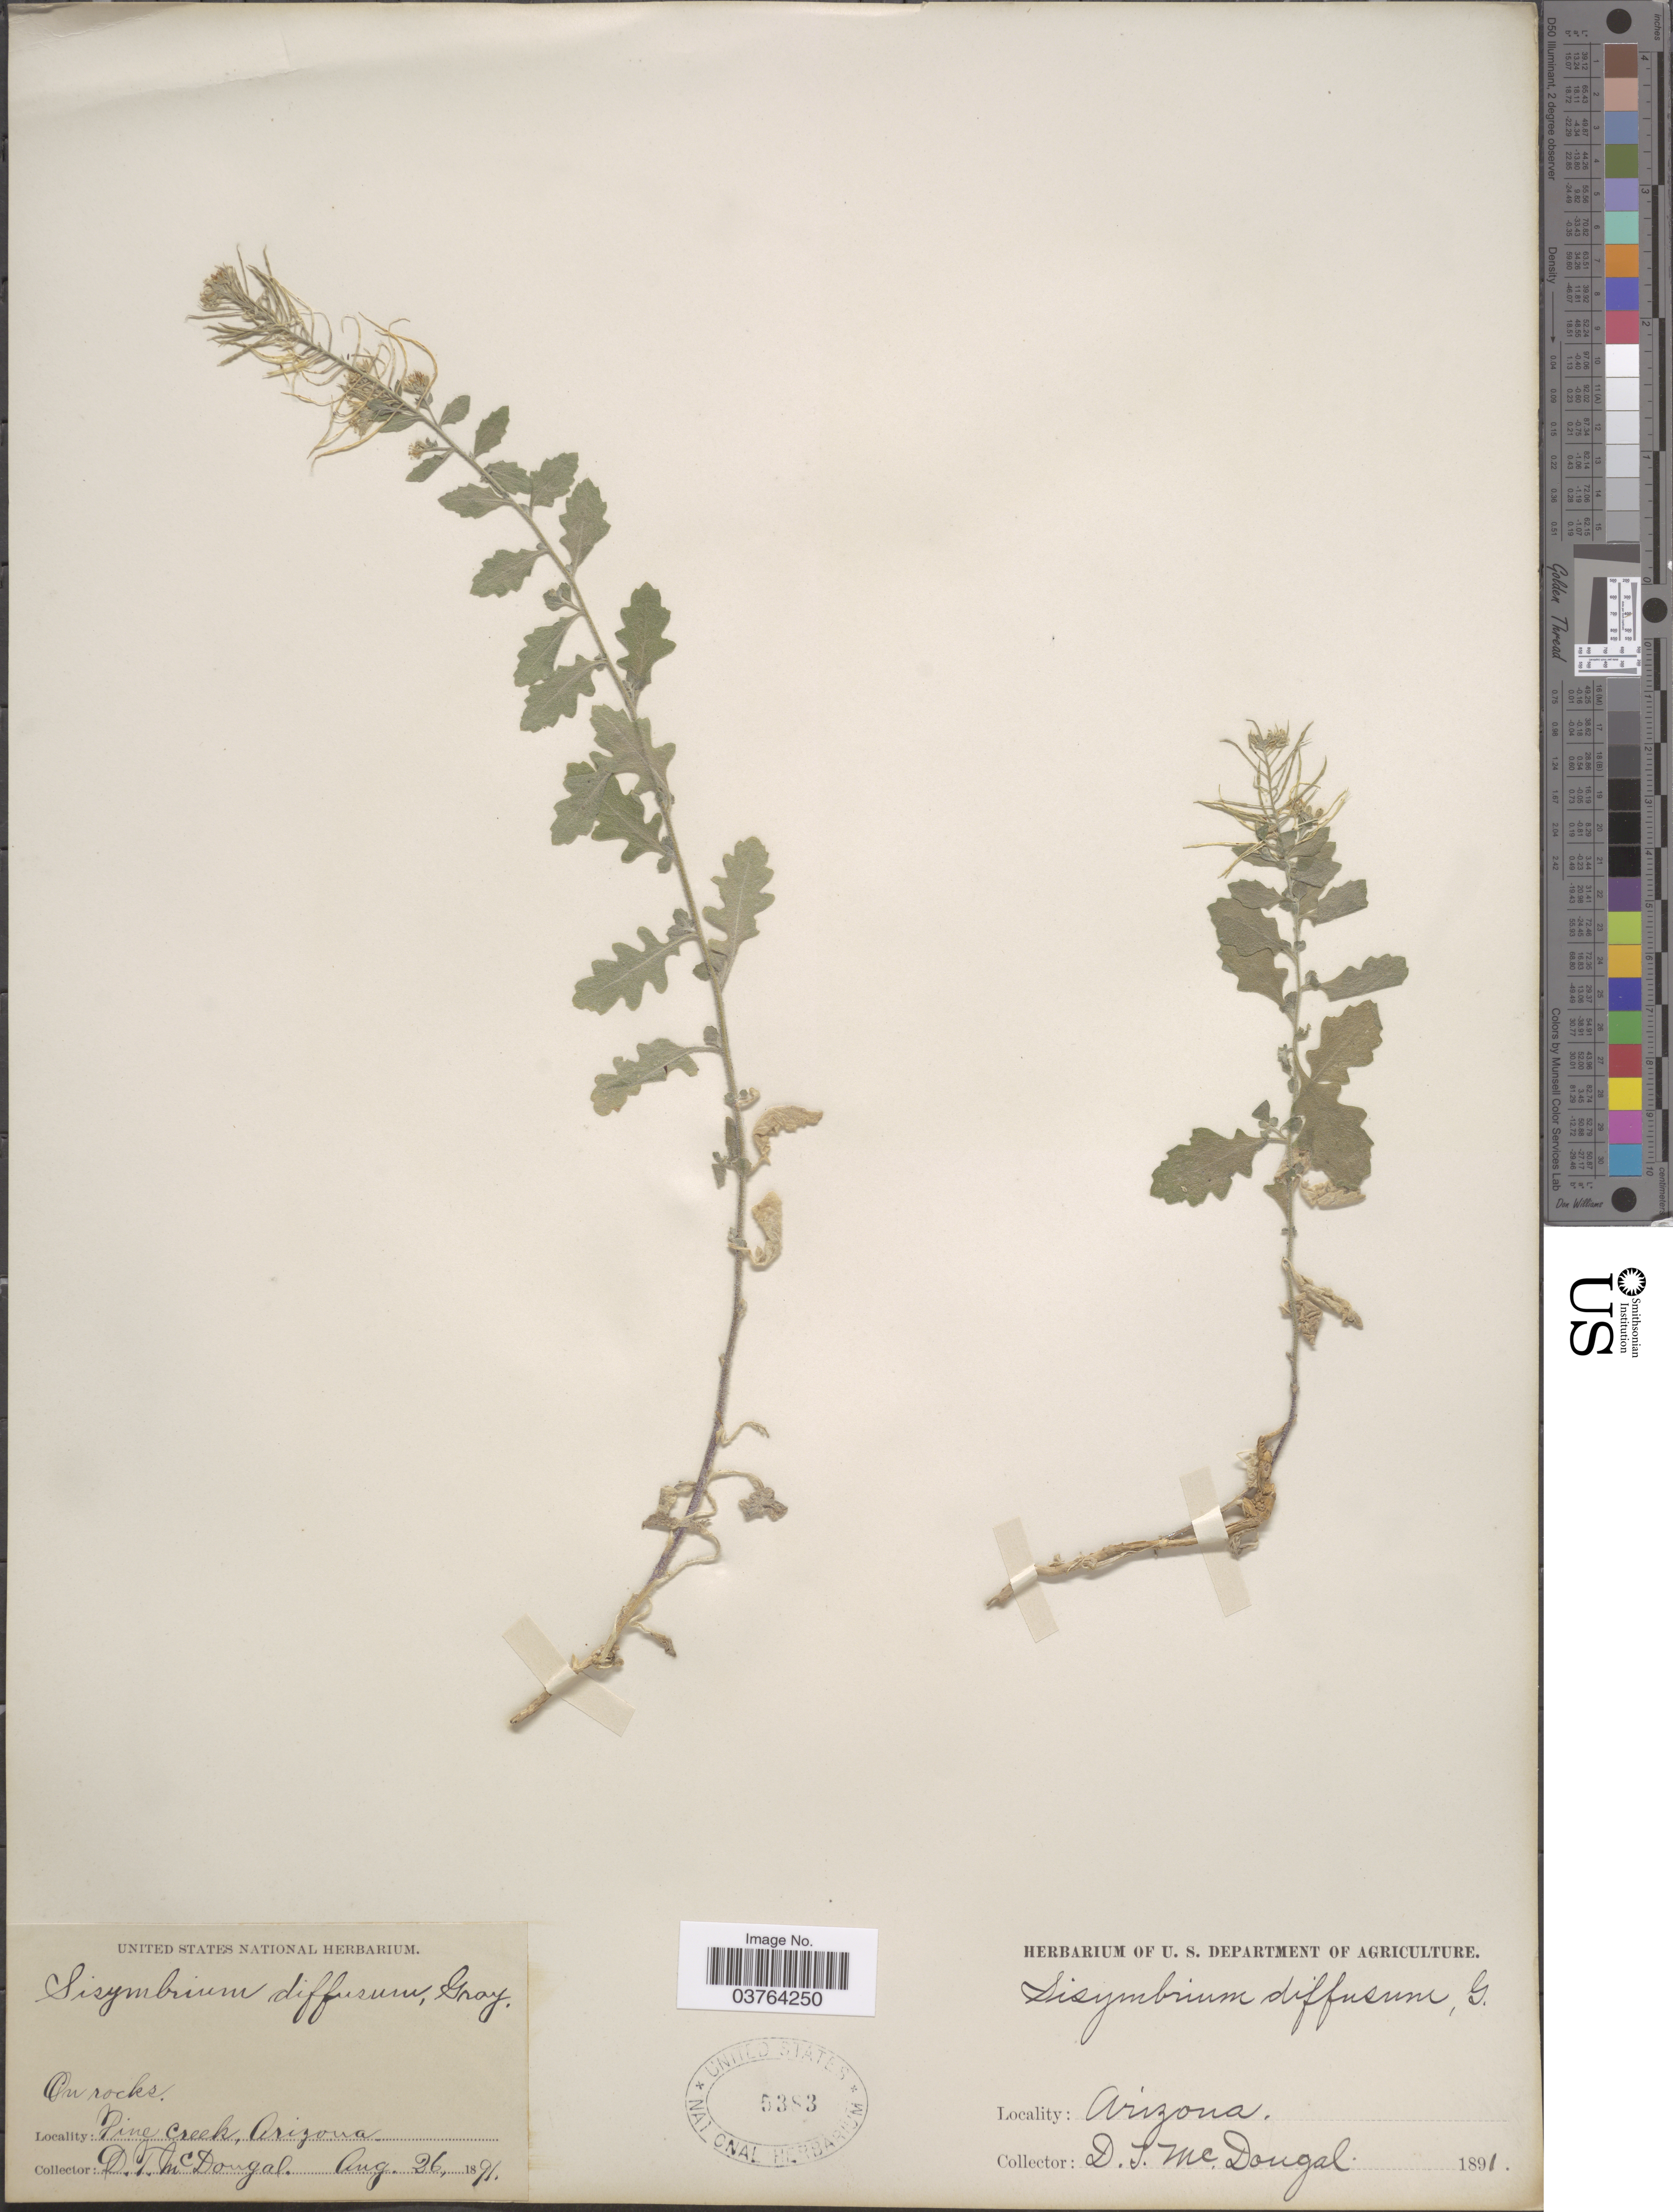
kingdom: Plantae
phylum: Tracheophyta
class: Magnoliopsida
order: Brassicales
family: Brassicaceae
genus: Halimolobos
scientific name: Halimolobos diffusa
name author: (A. Gray) O.E. Schulz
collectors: D. McDougal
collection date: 1891-08-26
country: United States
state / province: Arizona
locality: Pine Creek.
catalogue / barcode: US 5383